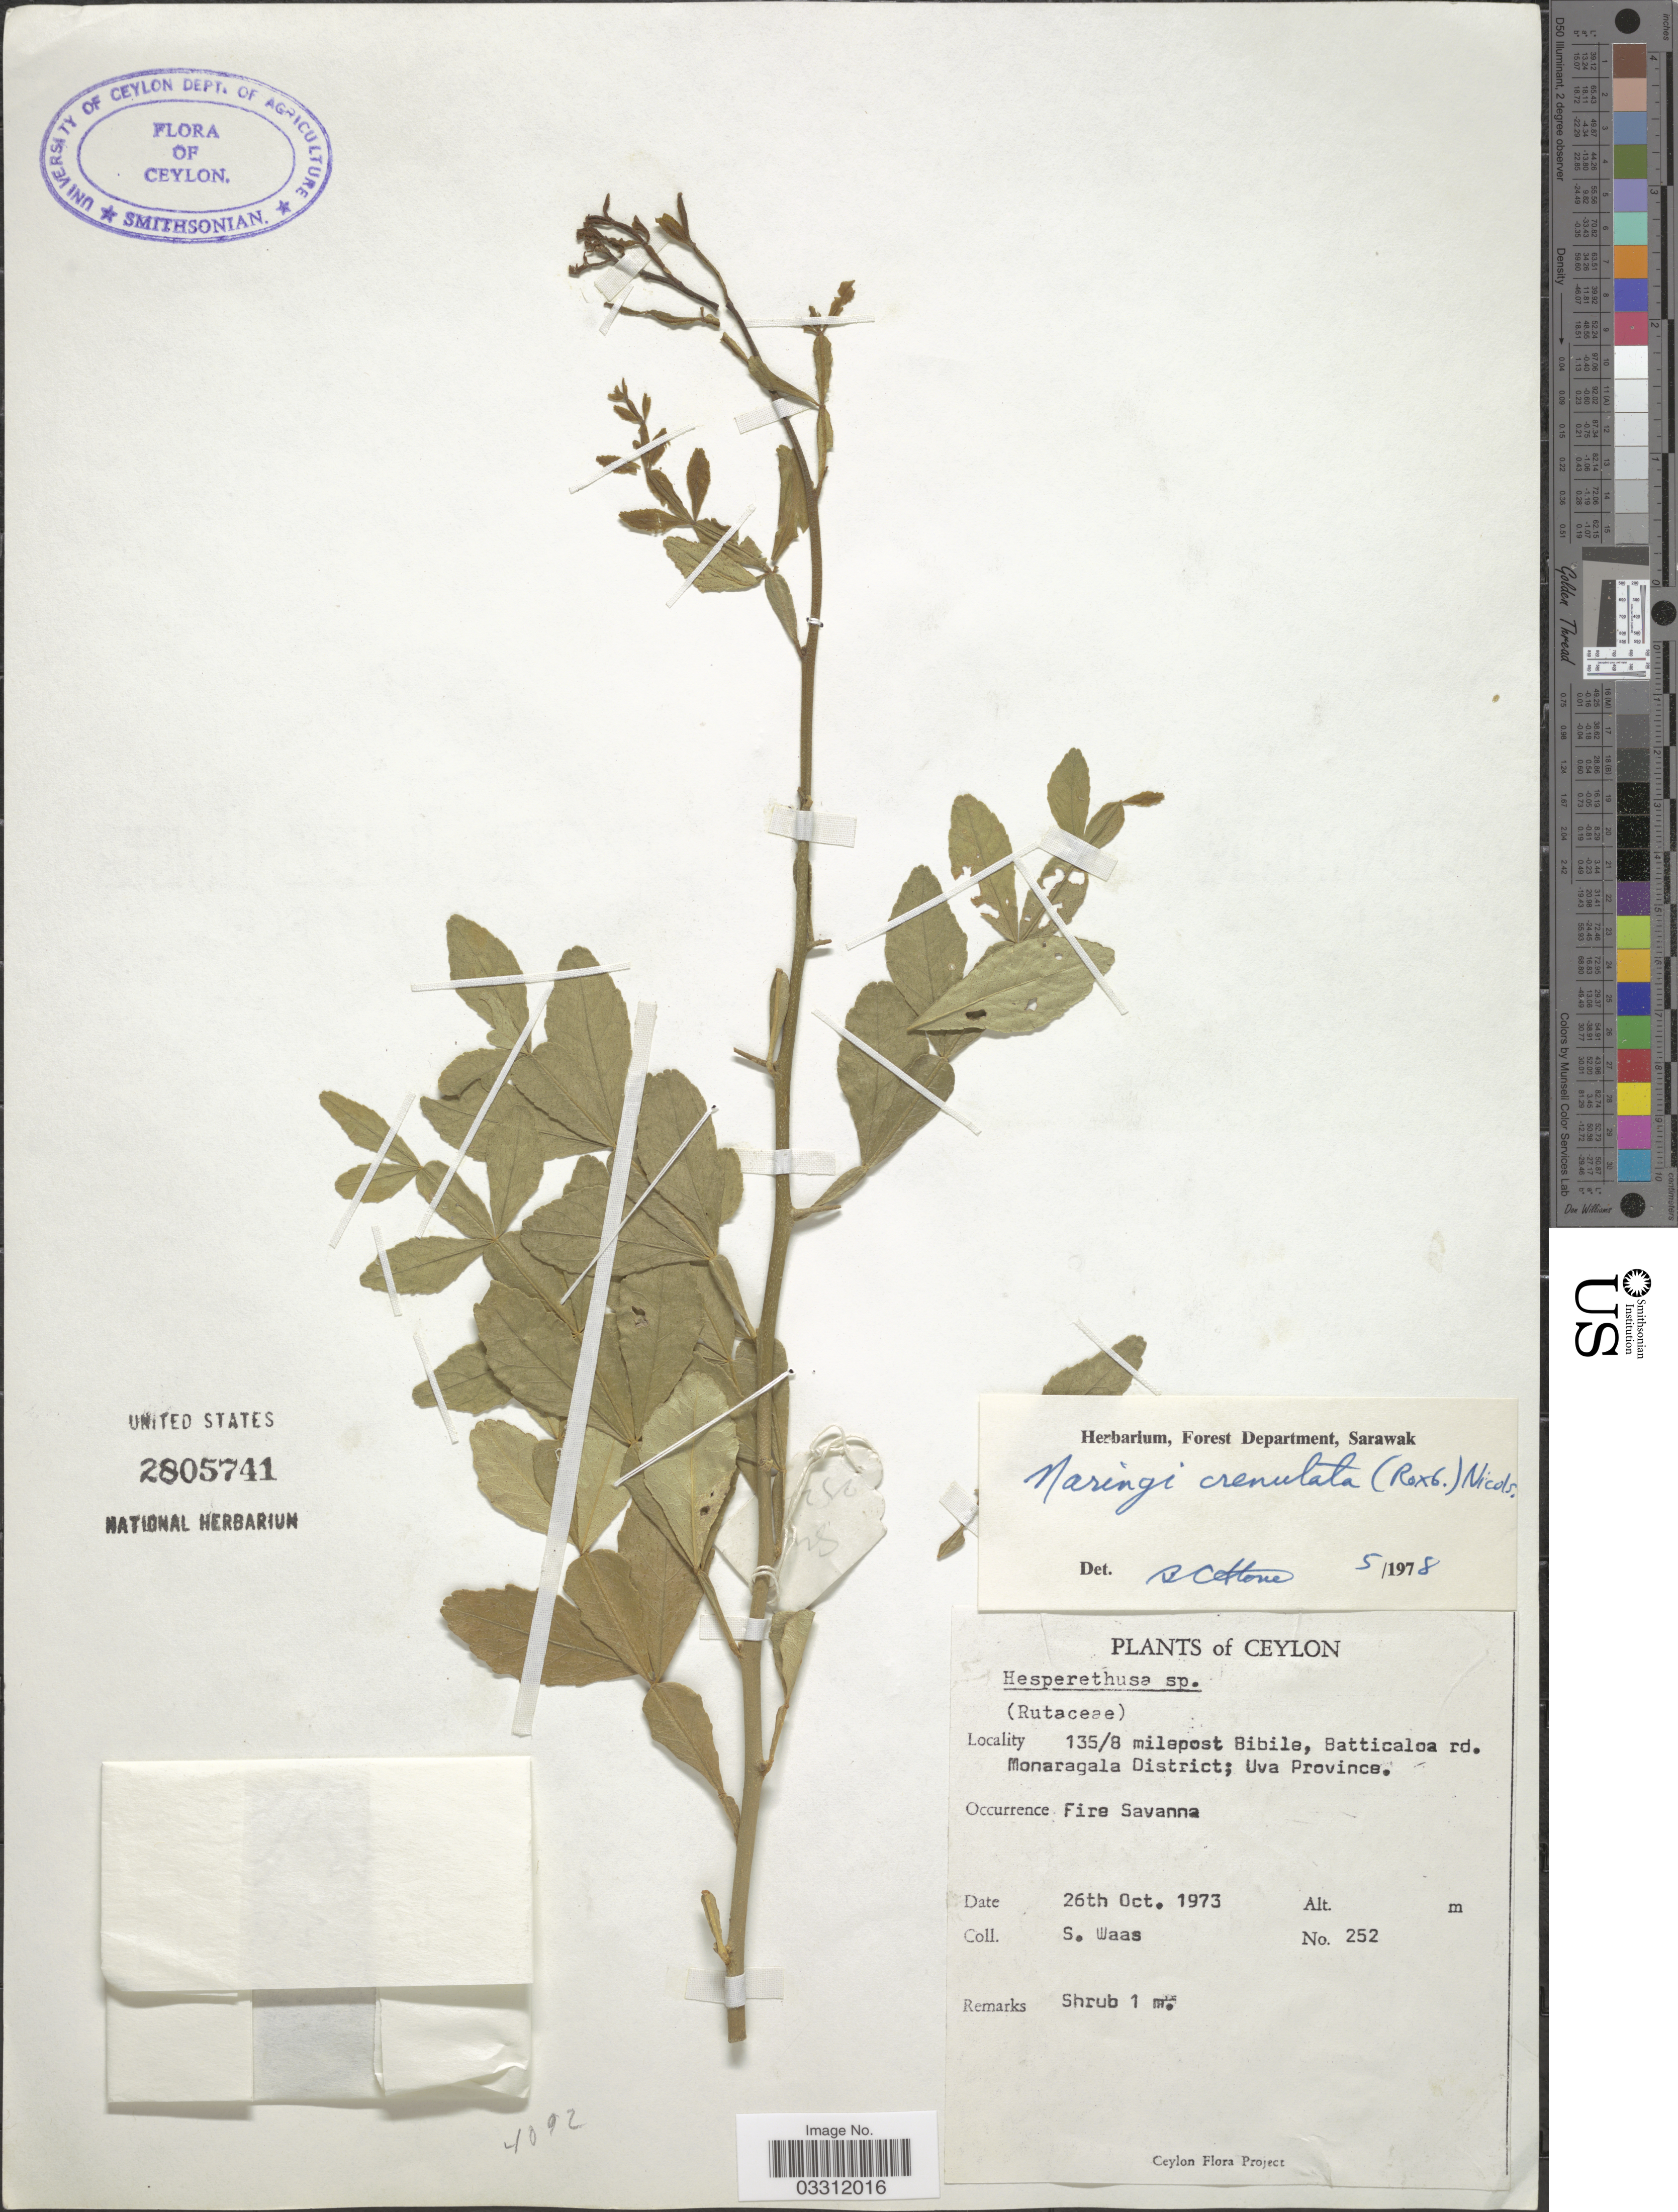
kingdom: Plantae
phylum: Tracheophyta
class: Magnoliopsida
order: Sapindales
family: Rutaceae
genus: Naringi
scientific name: Naringi crenulata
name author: (Roxb.) Nicolson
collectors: S. Waas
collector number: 252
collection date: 1973-10-26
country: Sri Lanka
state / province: Uva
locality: Ceylon, 135/8 milepost Bibile, Batticola rd. Monaragala District.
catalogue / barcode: US 2805741